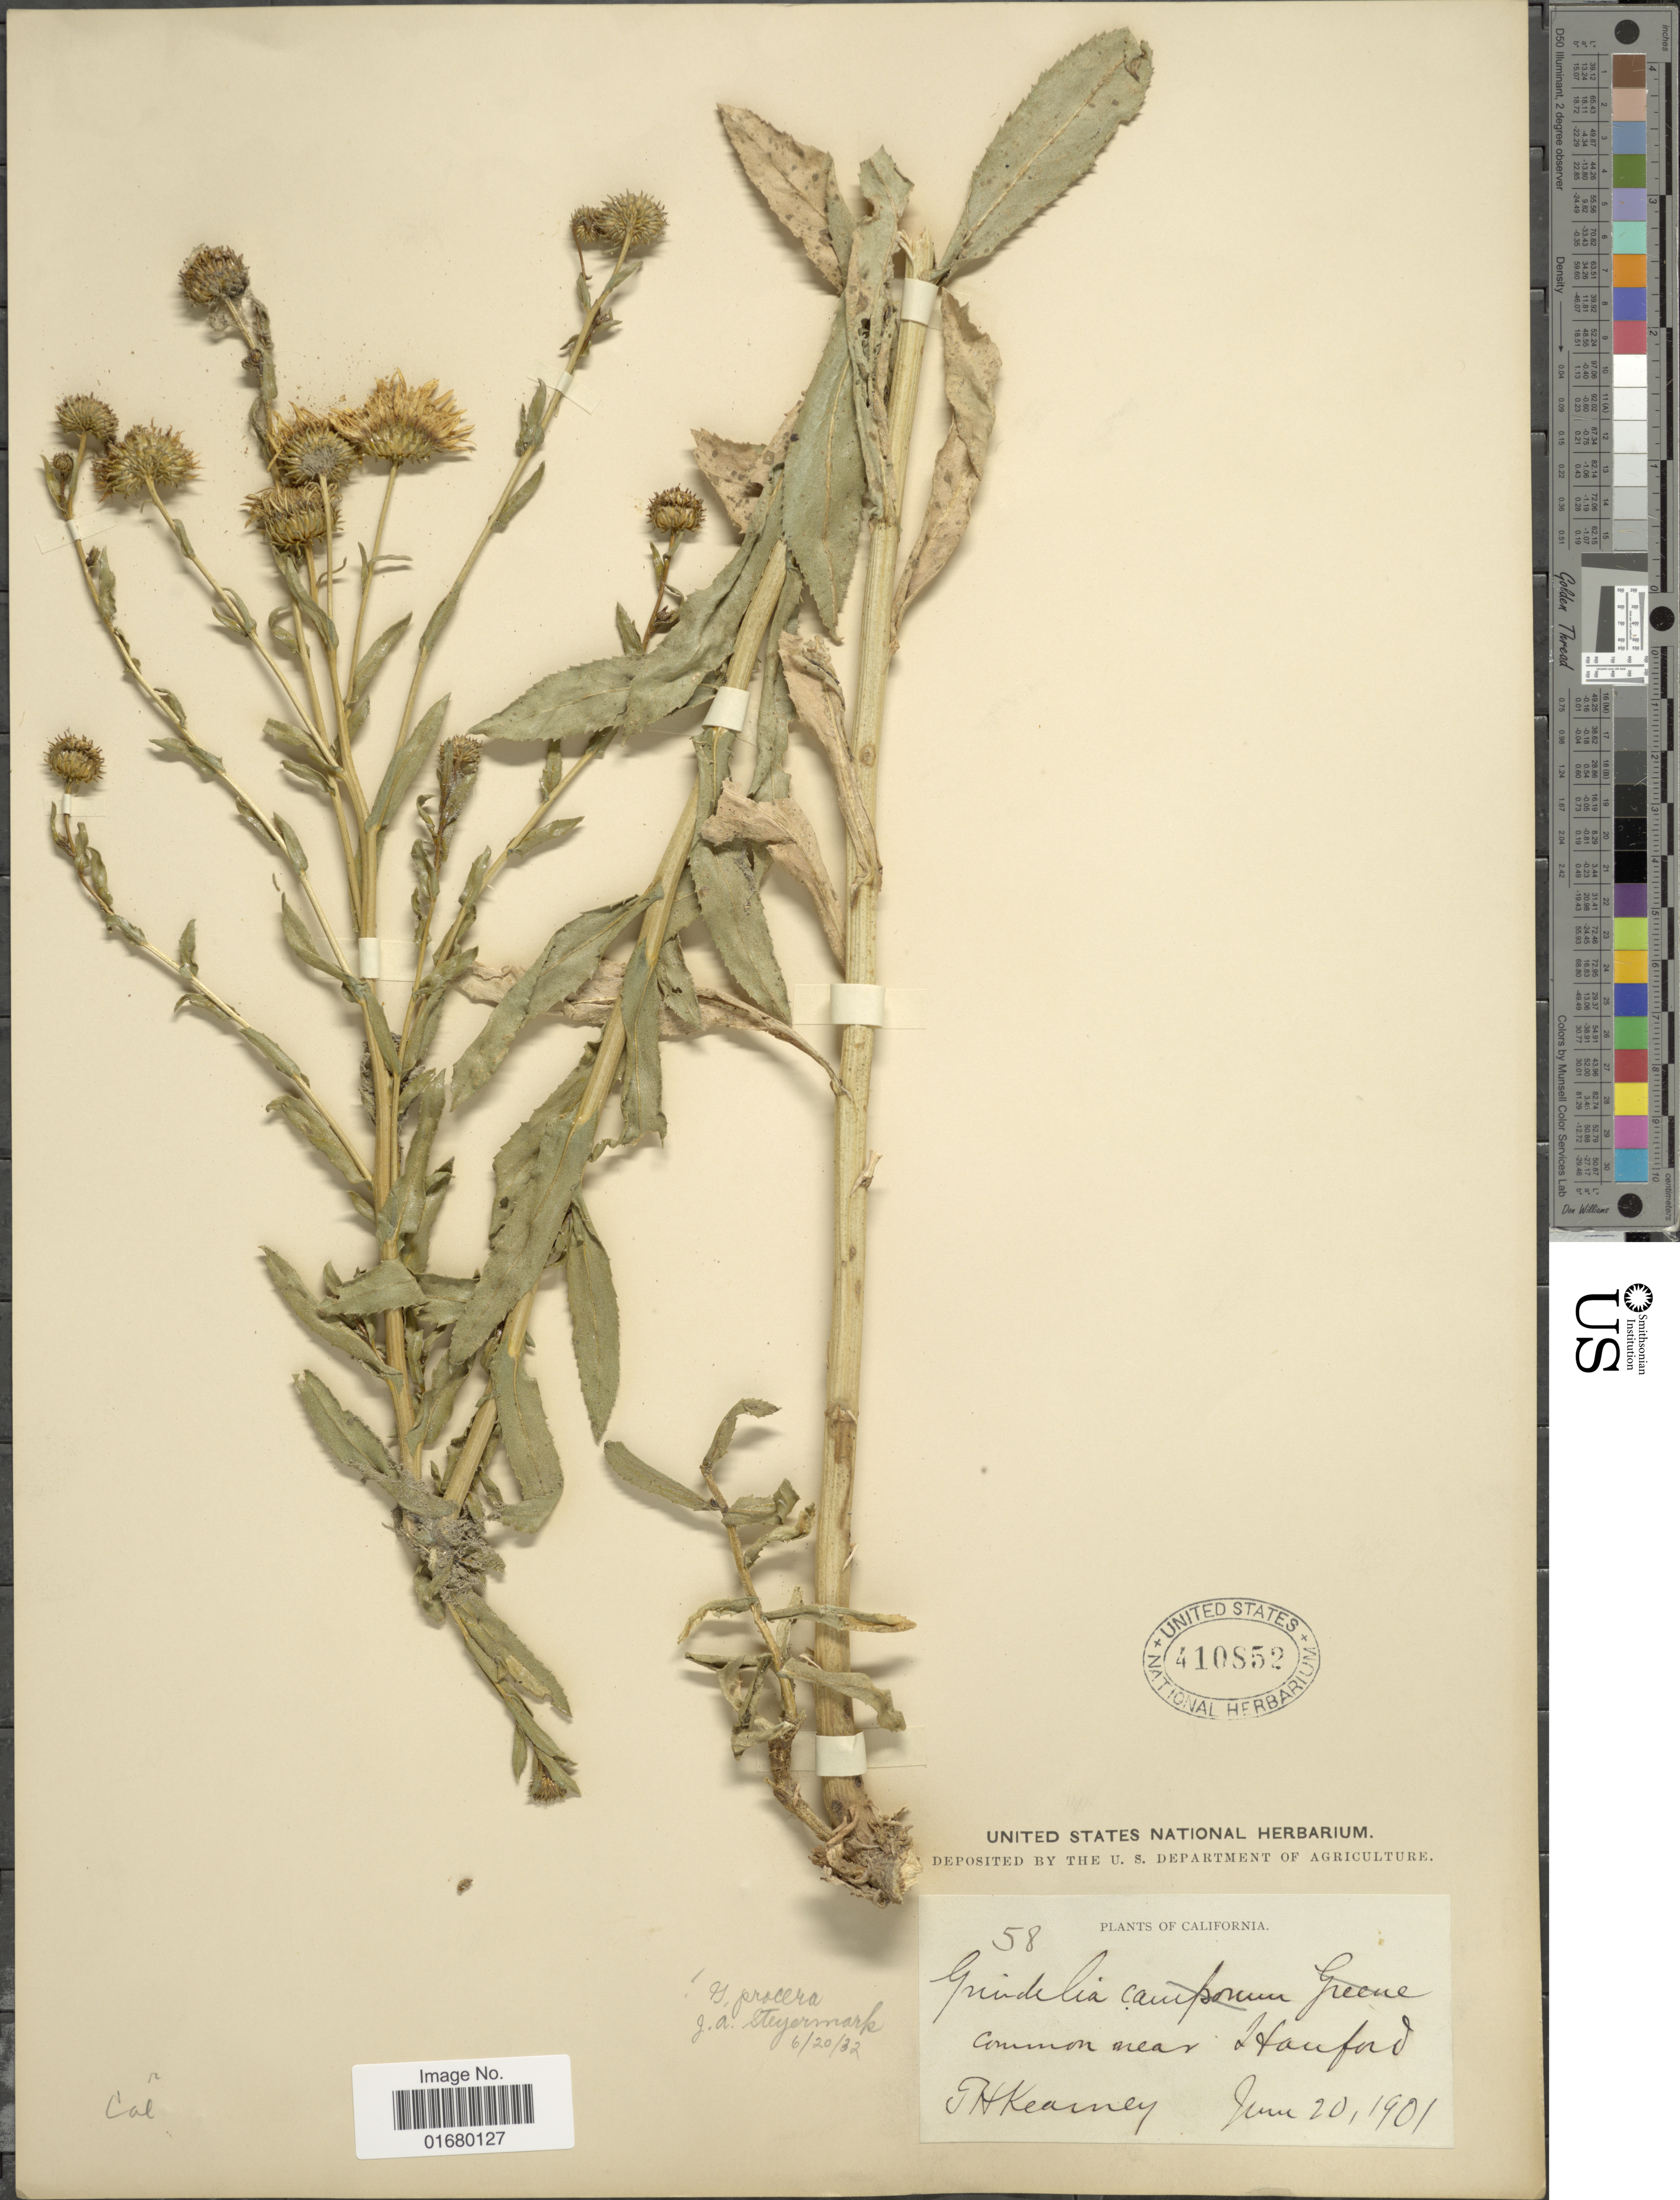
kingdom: Plantae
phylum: Tracheophyta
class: Magnoliopsida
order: Asterales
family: Asteraceae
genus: Grindelia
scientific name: Grindelia perennis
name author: A. Nelson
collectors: T. H. Kearney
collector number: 58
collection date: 1901-06-20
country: United States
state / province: California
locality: Near Hanford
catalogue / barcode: US 410852